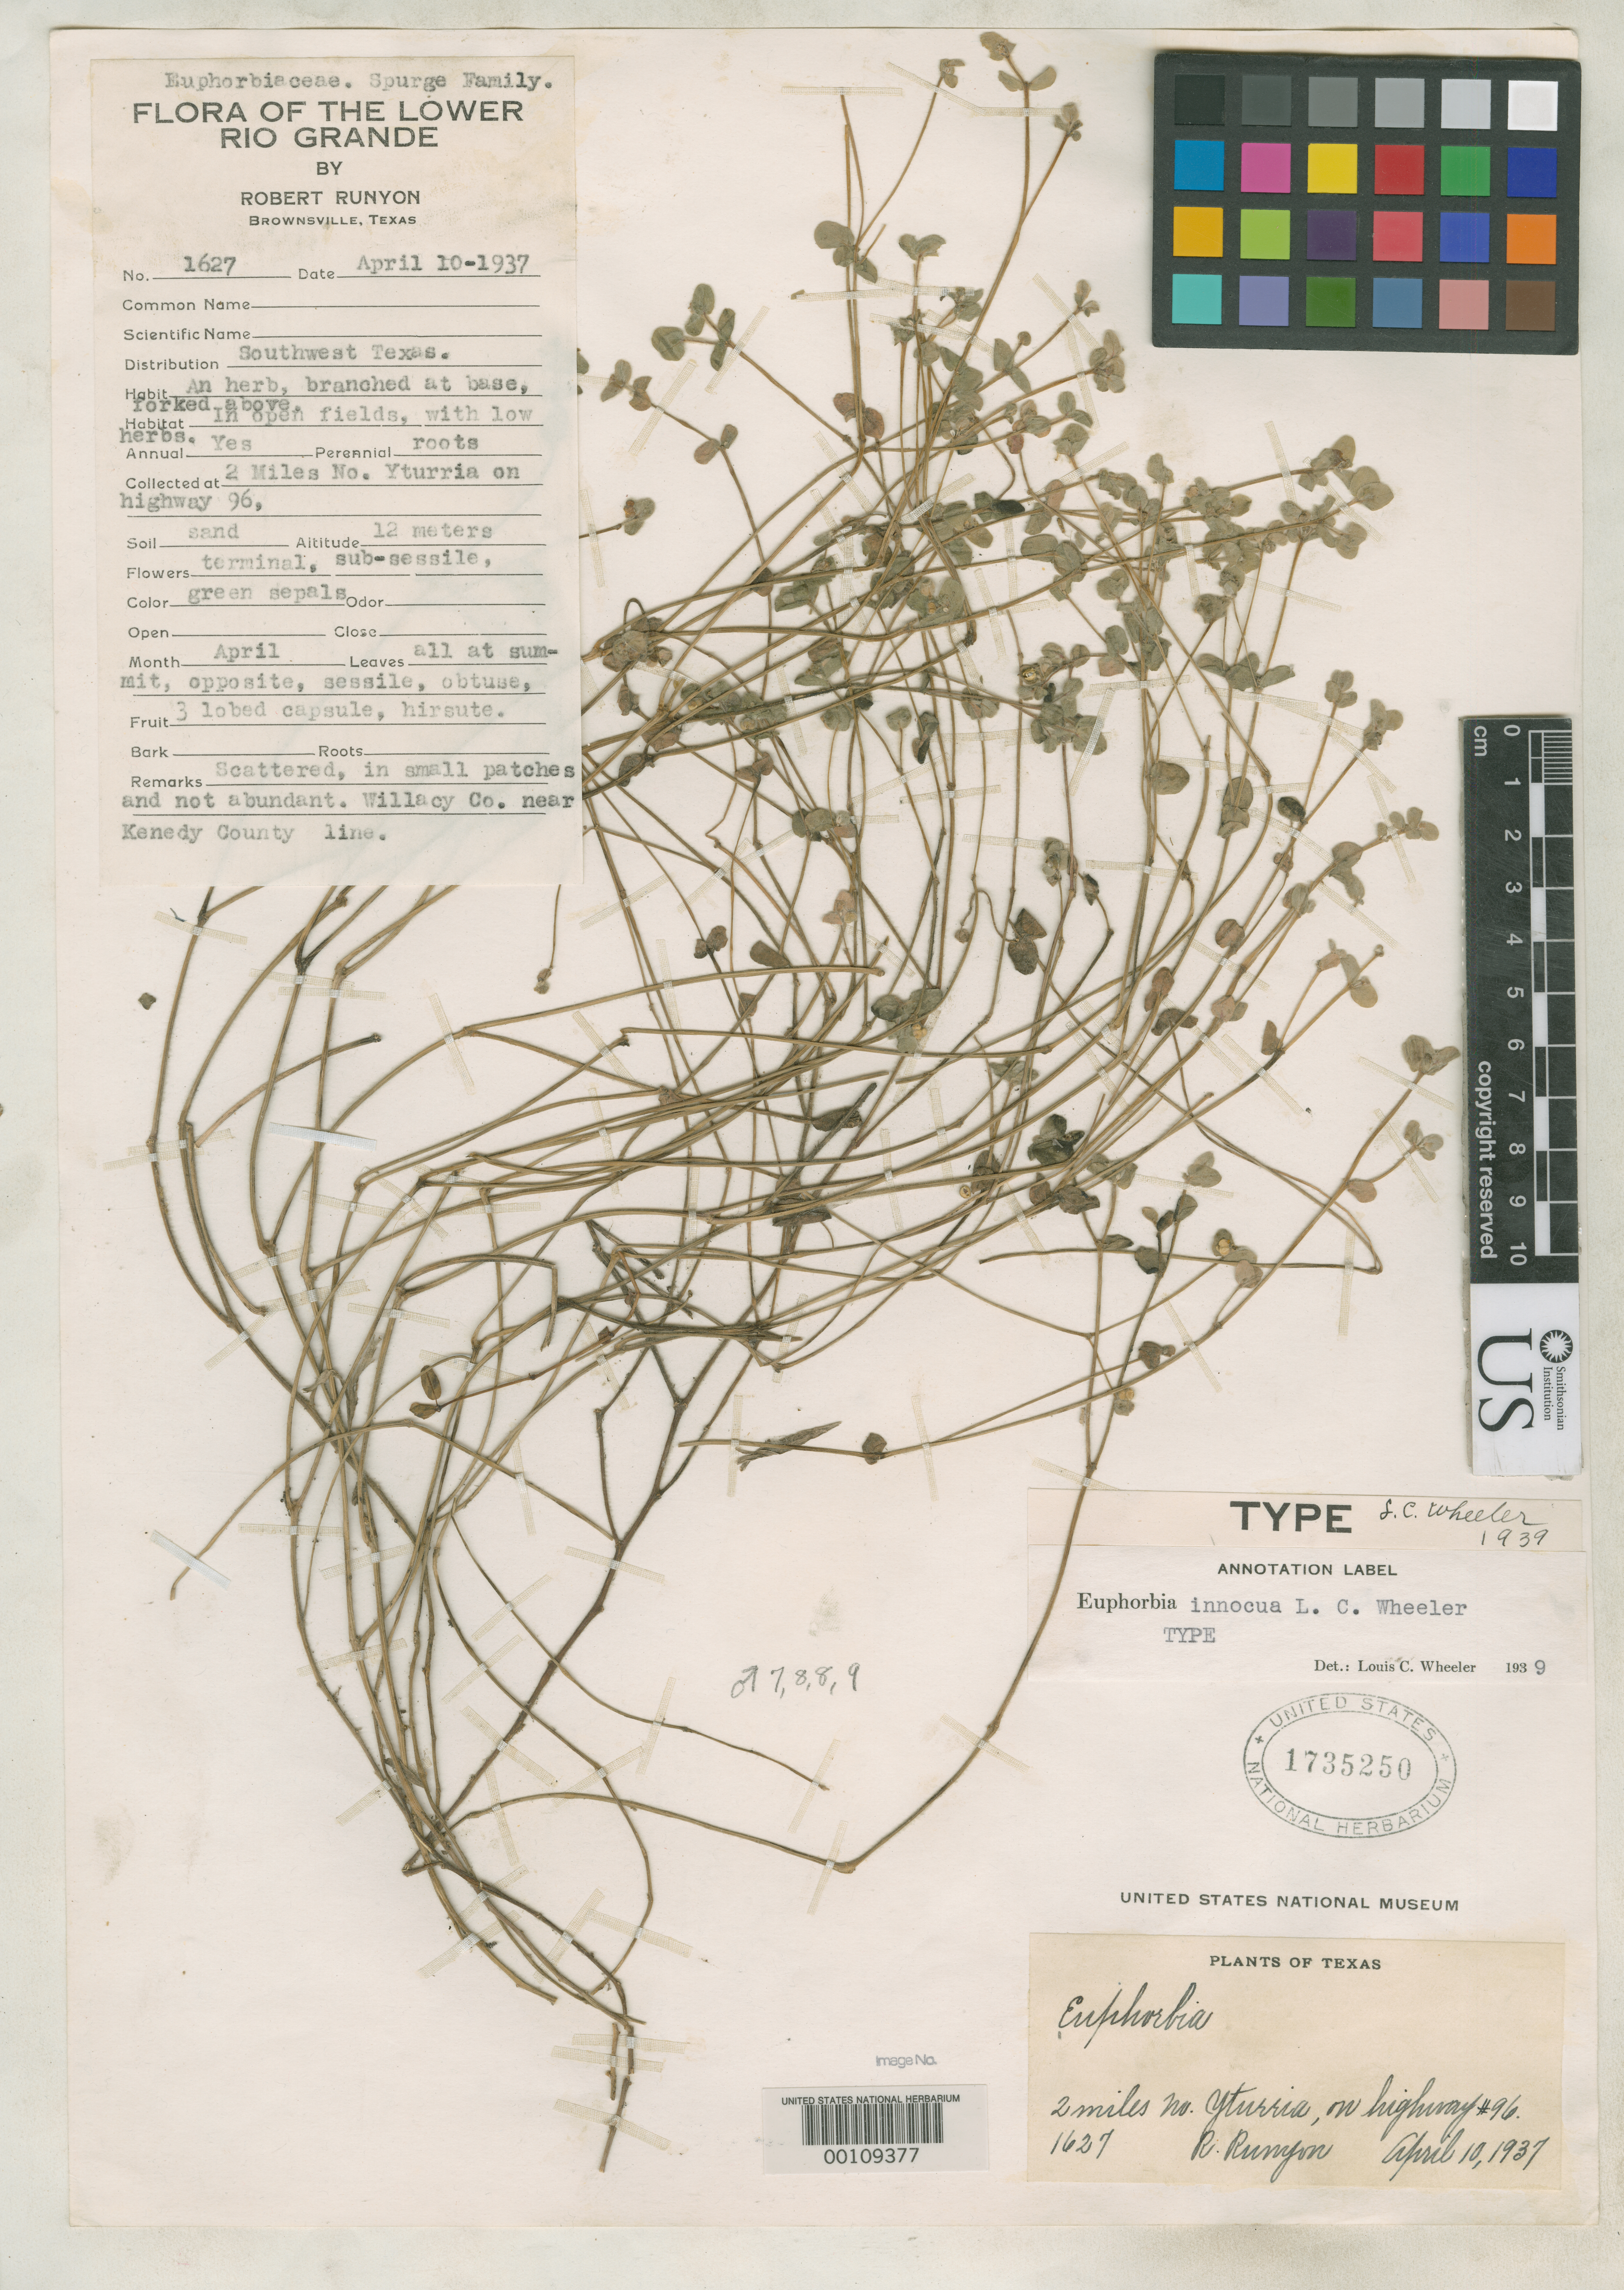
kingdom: Plantae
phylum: Tracheophyta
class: Magnoliopsida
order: Malpighiales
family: Euphorbiaceae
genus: Euphorbia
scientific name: Euphorbia innocua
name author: L.C. Wheeler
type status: Holotype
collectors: R. Runyon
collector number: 1627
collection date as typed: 10 Apr 1937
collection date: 1937-04-10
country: United States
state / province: Texas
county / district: Willacy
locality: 2 mi N of Ytubia on Highway 96.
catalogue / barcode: US 1735250